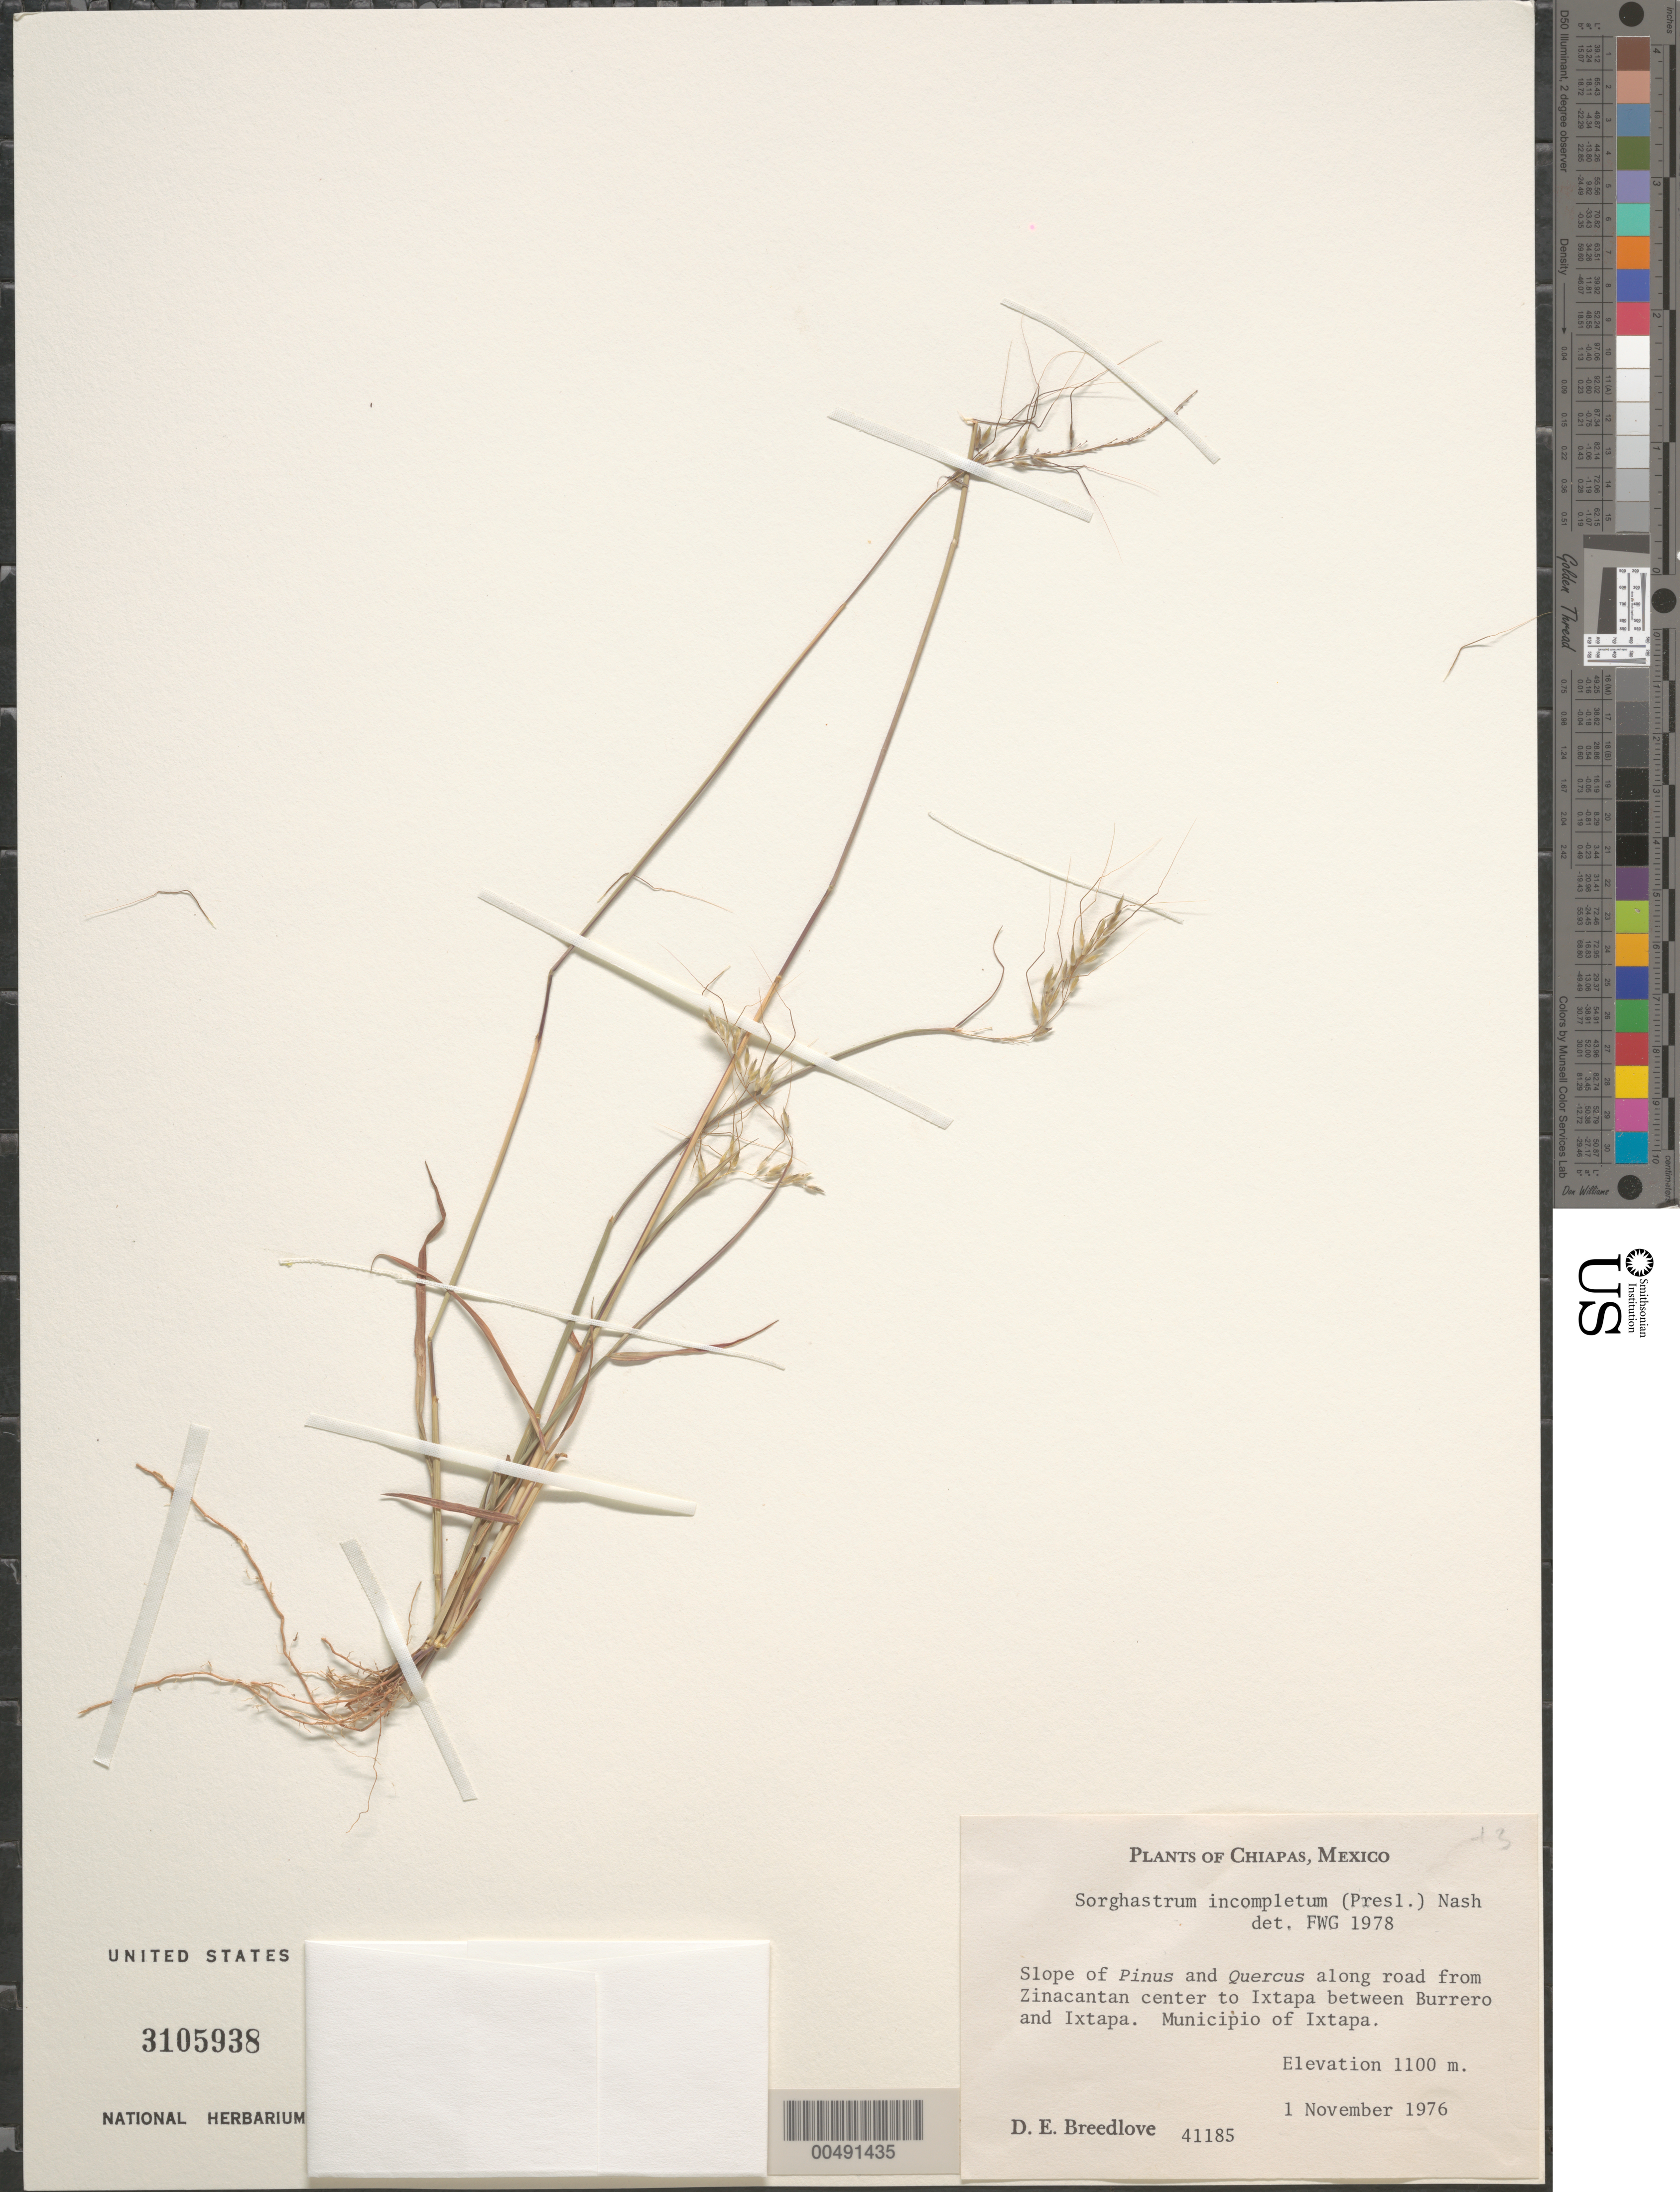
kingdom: Plantae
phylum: Tracheophyta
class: Liliopsida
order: Poales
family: Poaceae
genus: Sorghastrum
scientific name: Sorghastrum incompletum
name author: (J. Presl) Nash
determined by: Gould, F. W.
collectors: D. E. Breedlove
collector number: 41185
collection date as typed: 1 Nov 1976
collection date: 1976-11-01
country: Mexico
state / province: Chiapas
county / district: Ixtapa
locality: Along rd from Zinacantan center to Ixtapa between Burrero & Ixtapa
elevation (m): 1100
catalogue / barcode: US 3105938